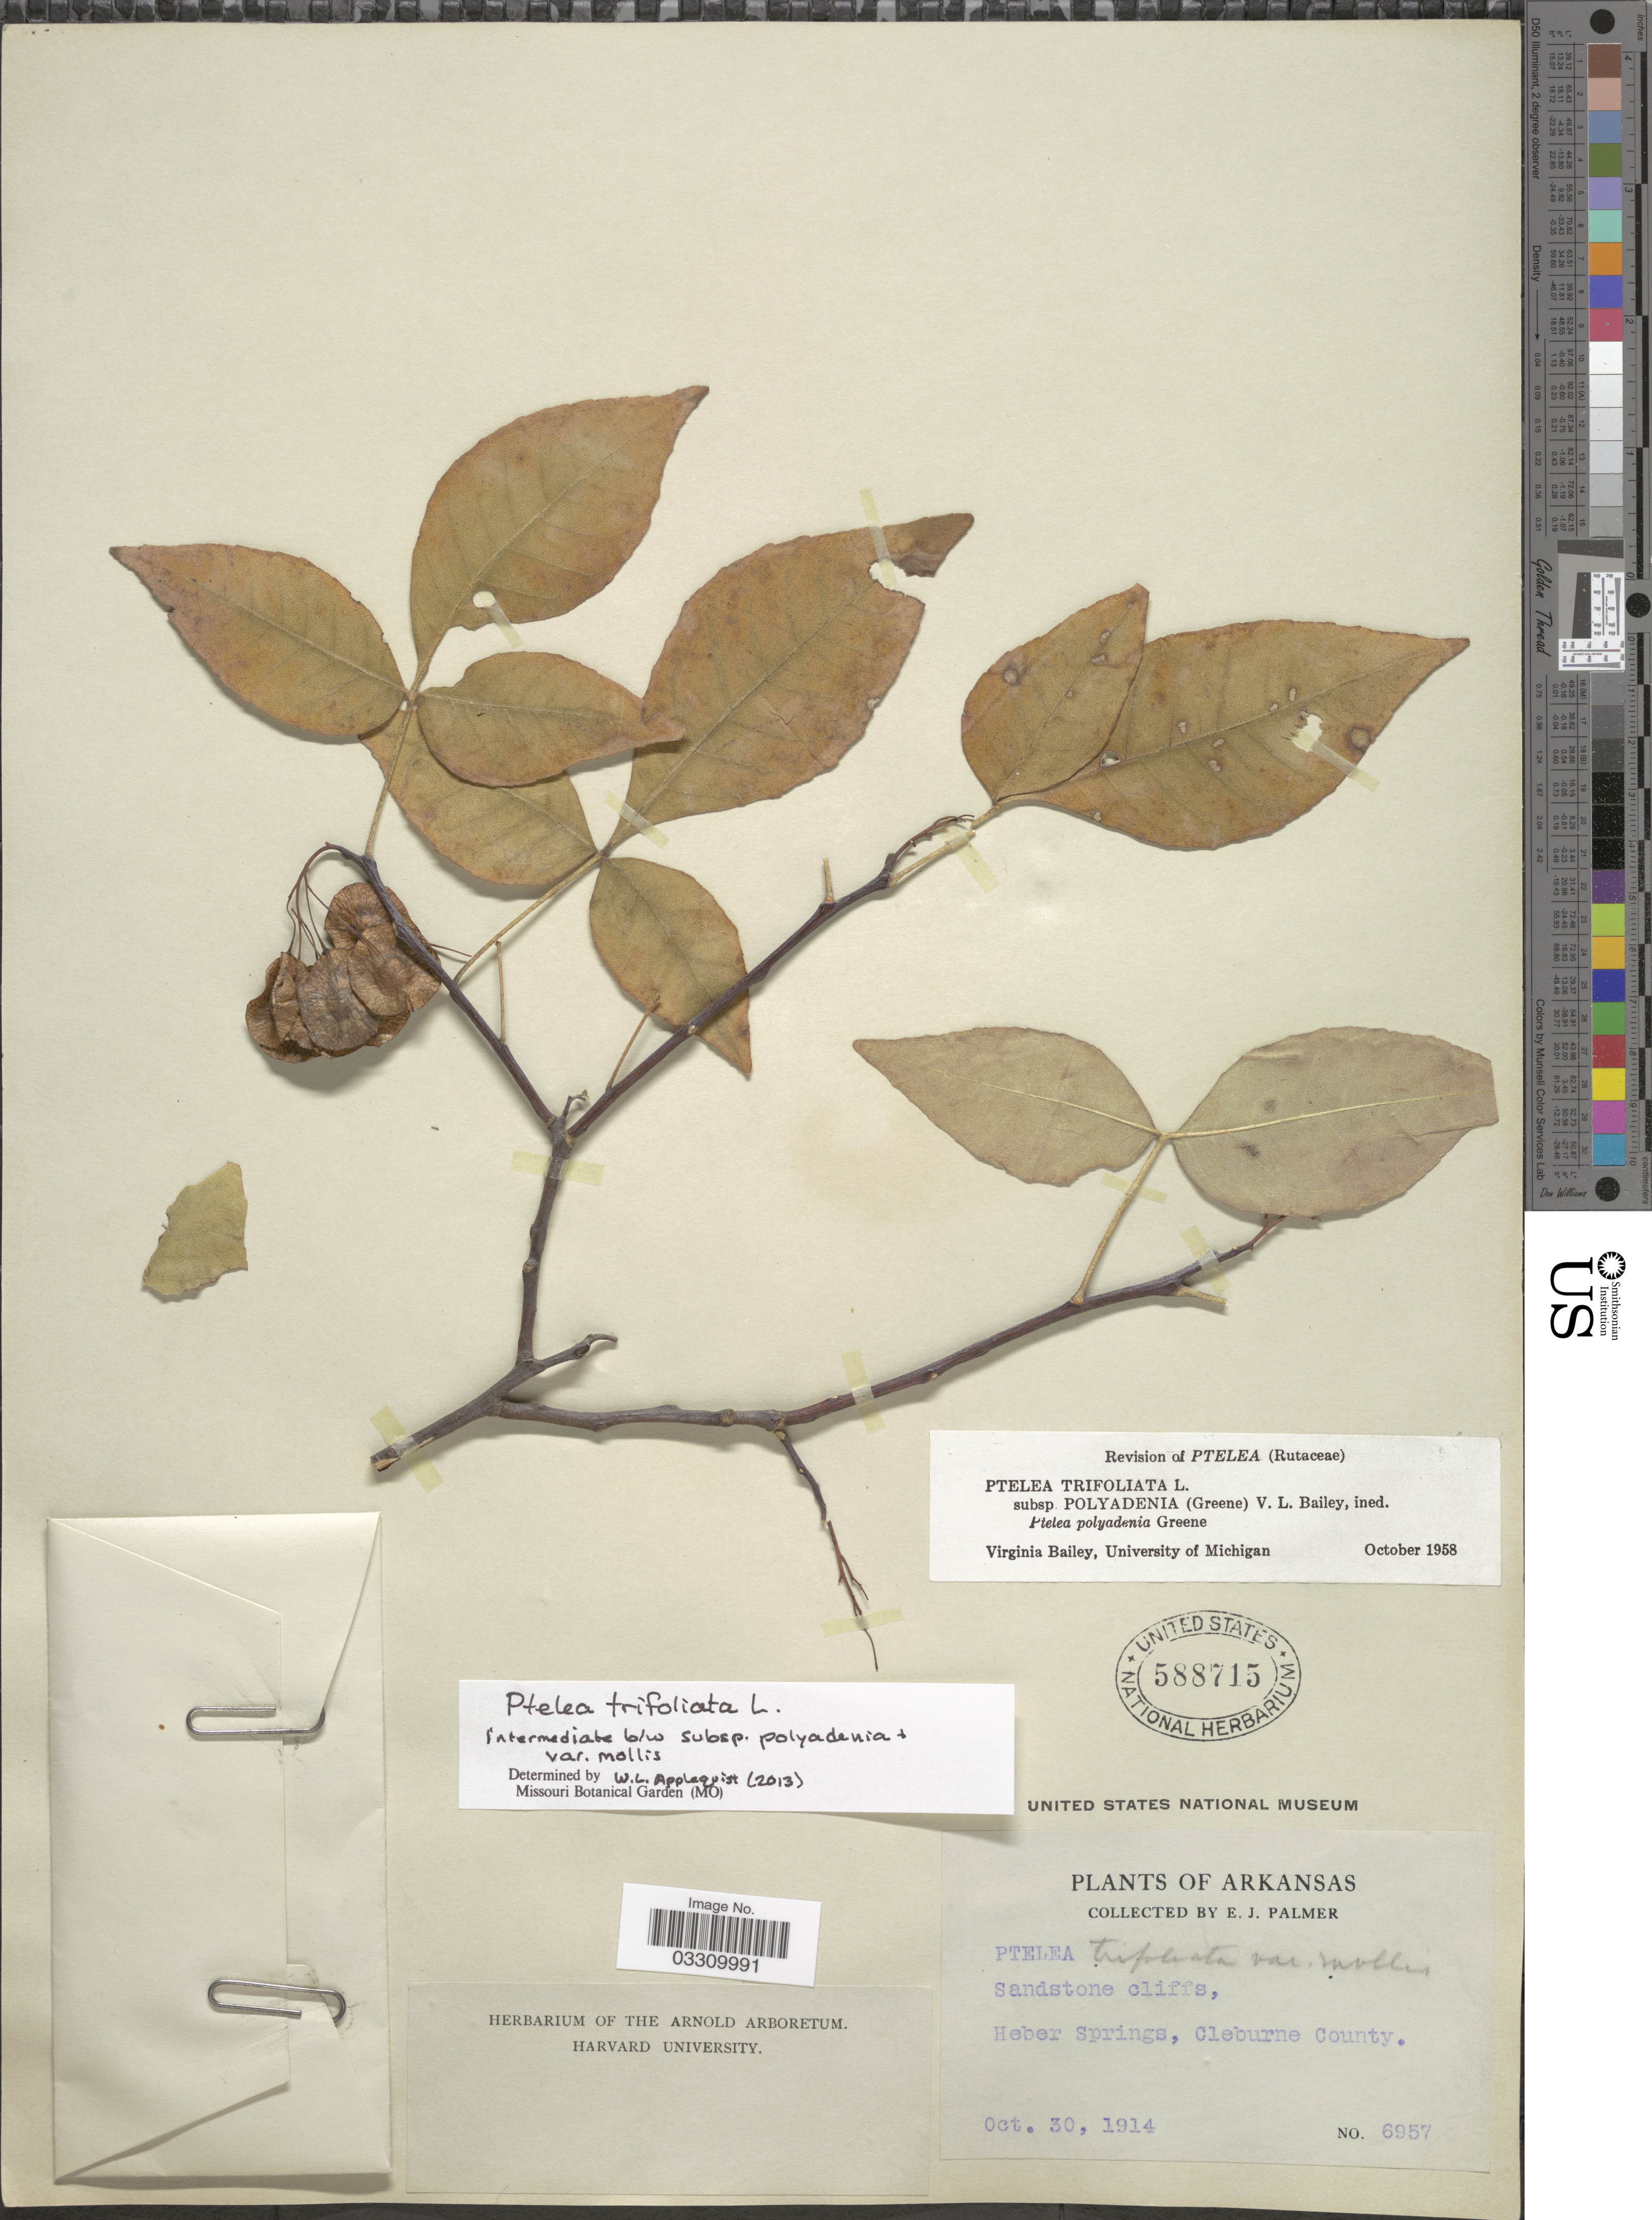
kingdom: Plantae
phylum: Tracheophyta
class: Magnoliopsida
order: Sapindales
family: Rutaceae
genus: Ptelea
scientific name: Ptelea trifoliata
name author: L.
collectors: E. J. Palmer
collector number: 6957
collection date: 1914-10-30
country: United States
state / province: Arkansas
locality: Heber Springs, Cleburne County.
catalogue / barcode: US 588715